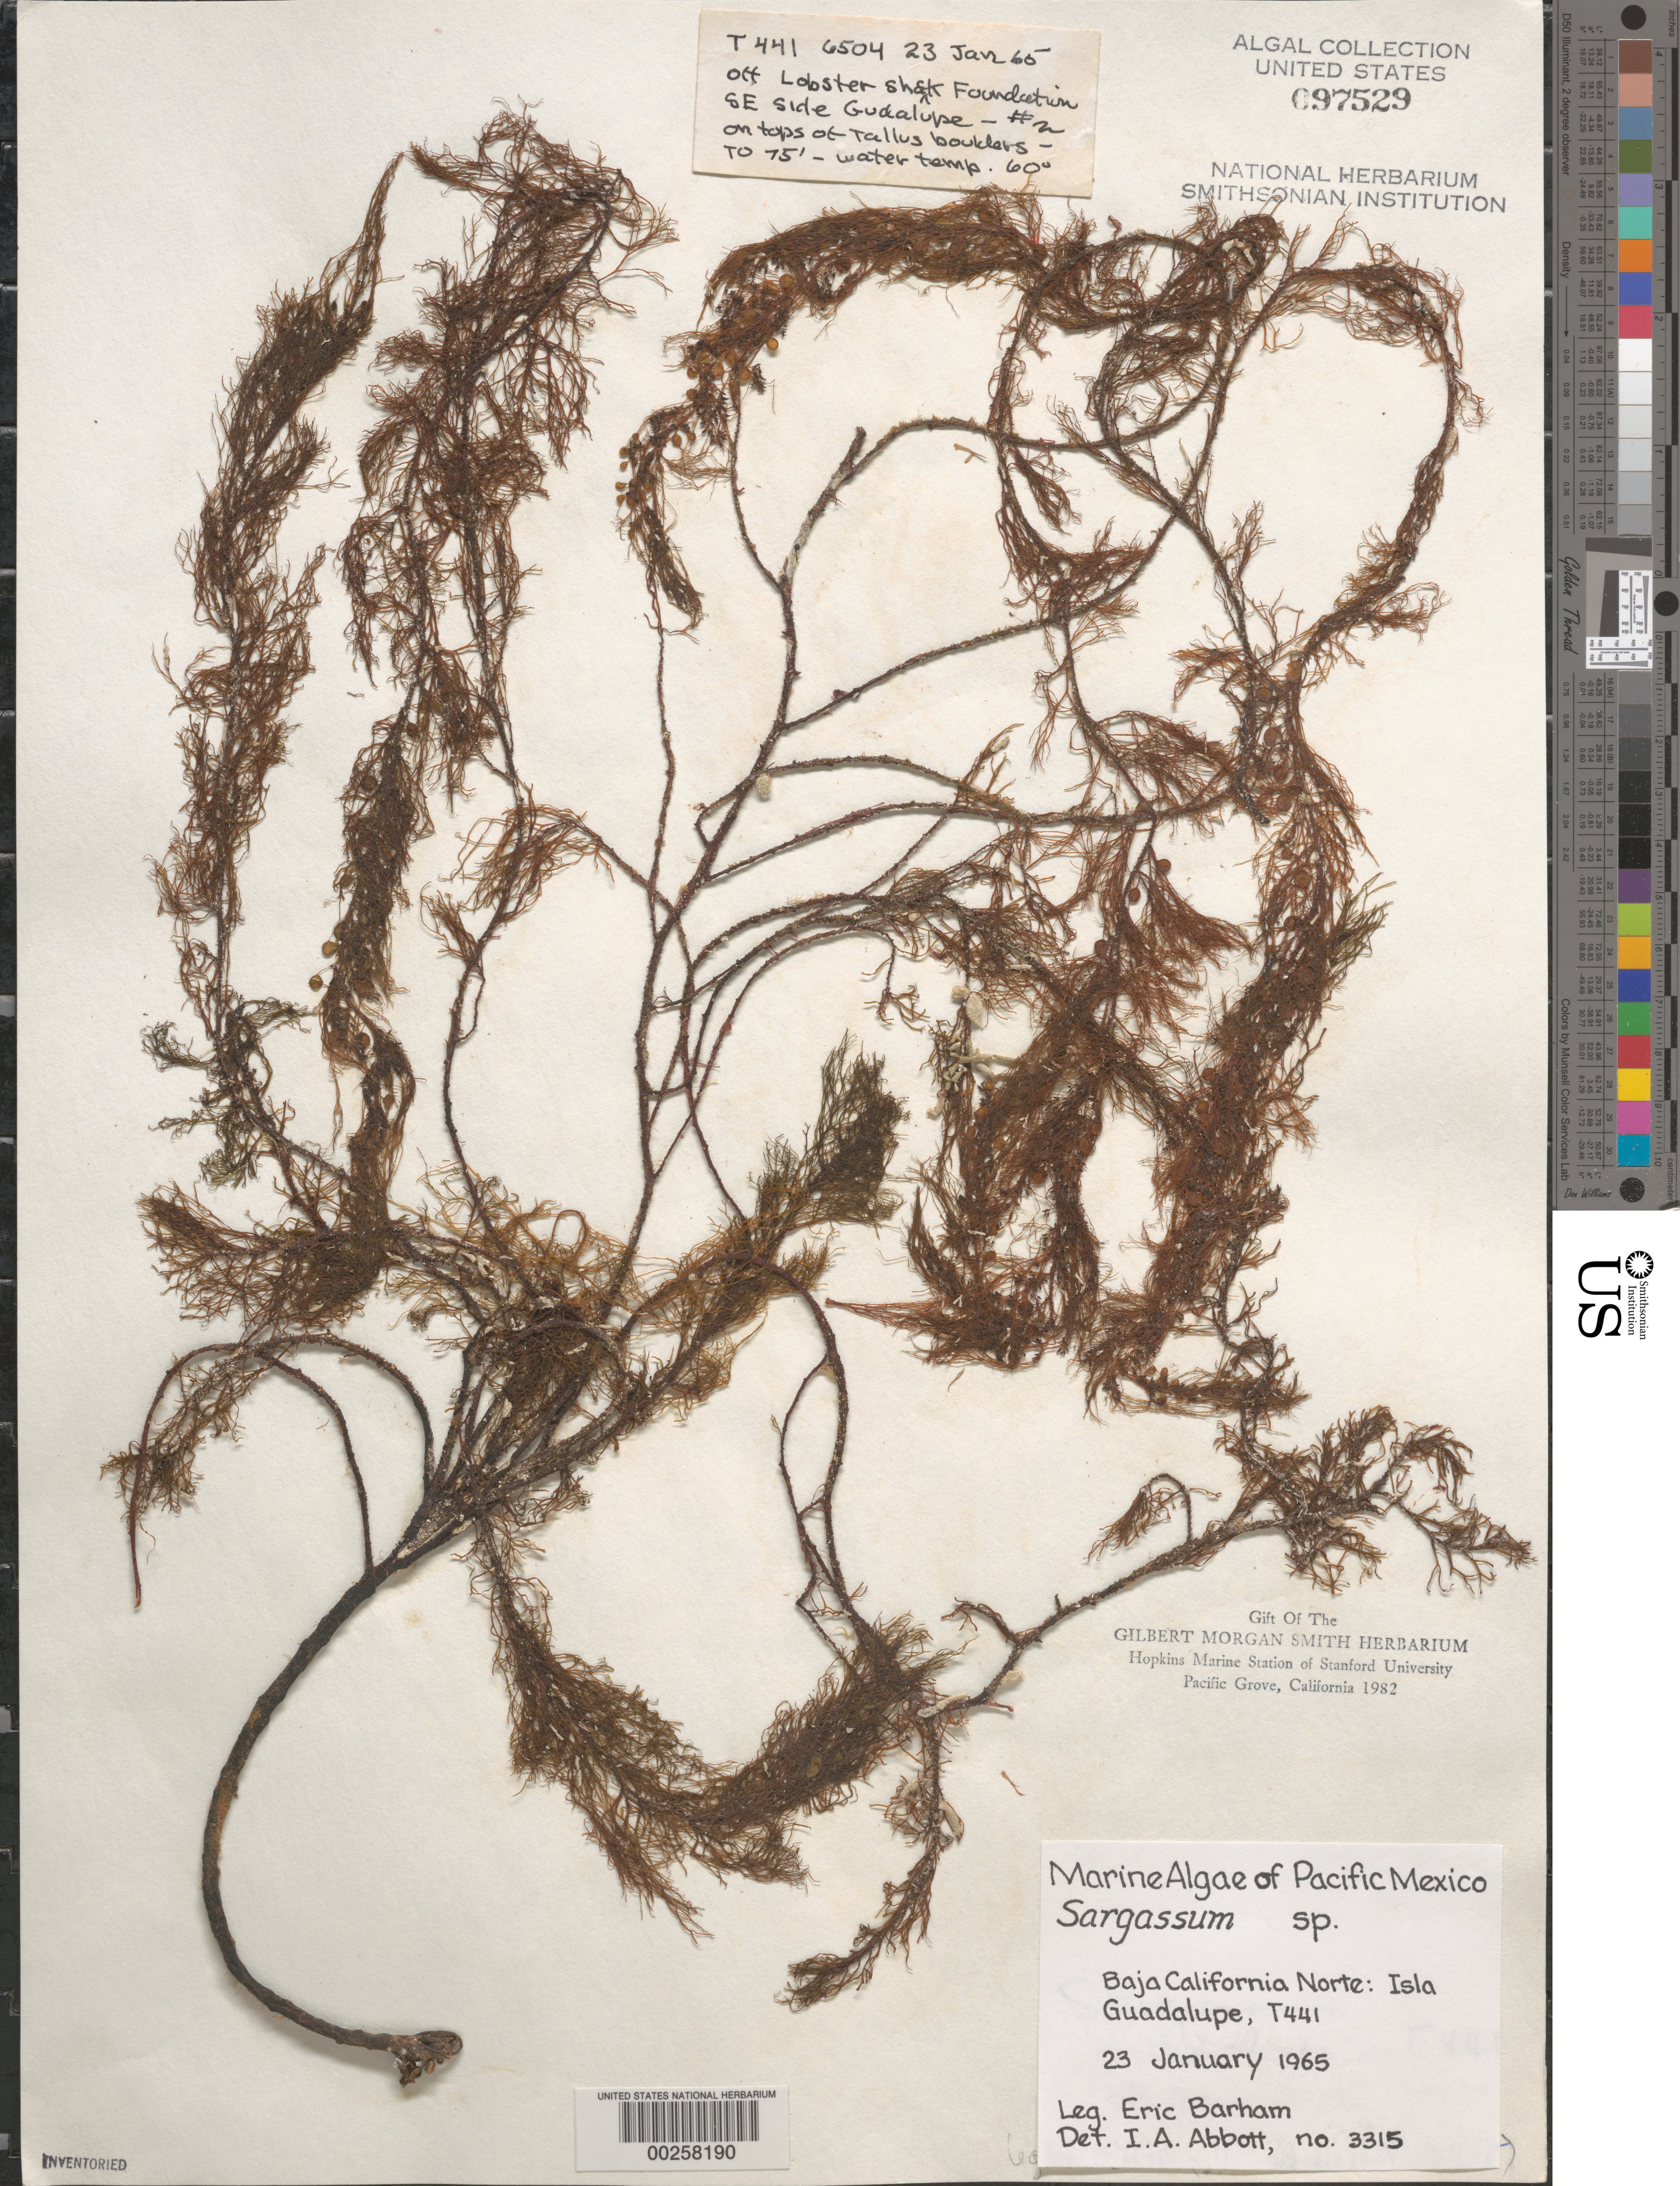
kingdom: Chromista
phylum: Ochrophyta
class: Phaeophyceae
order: Fucales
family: Sargassaceae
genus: Sargassum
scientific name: Sargassum sp.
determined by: Abbott, Isabella A.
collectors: E. Barham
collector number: IAA 3315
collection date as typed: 23 Jan 1965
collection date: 1965-01-23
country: Mexico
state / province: Baja California Norte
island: Isla Guadalupe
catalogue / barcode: US 97529